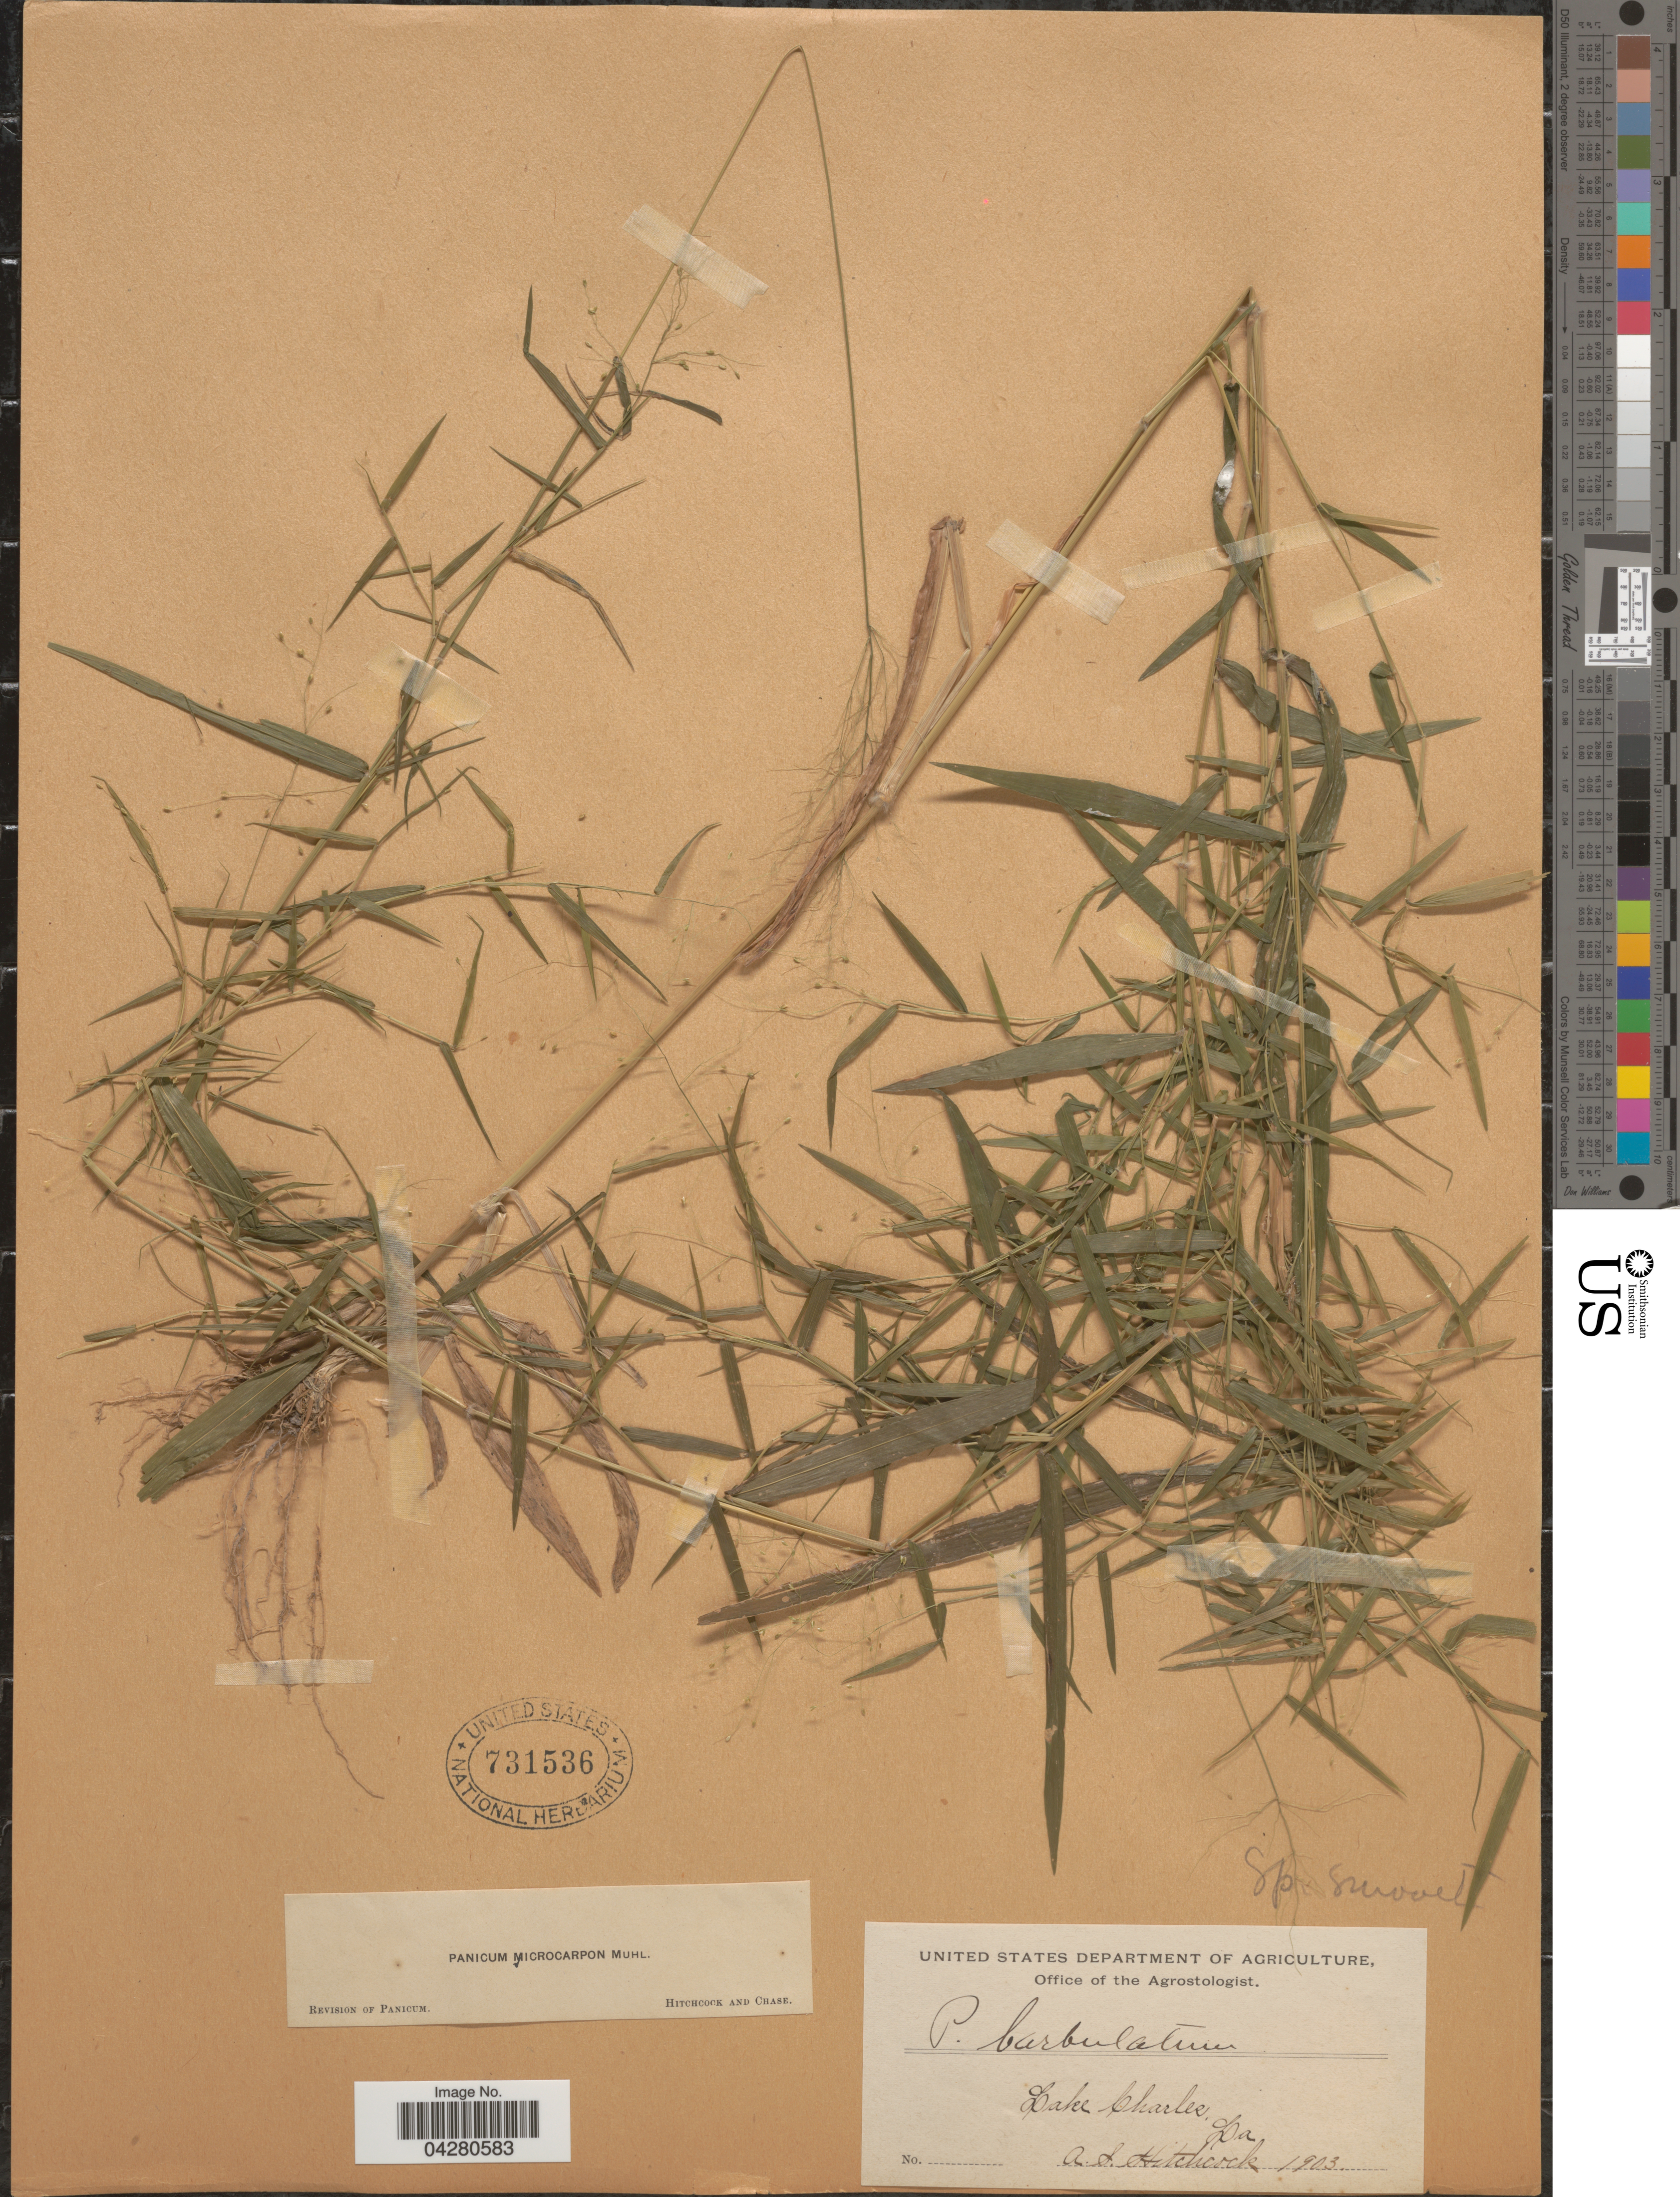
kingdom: Plantae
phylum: Tracheophyta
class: Liliopsida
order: Poales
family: Poaceae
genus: Dichanthelium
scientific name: Dichanthelium dichotomum var. dichotomum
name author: (L.) Gould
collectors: A. S. Hitchcock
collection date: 1903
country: United States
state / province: Louisiana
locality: Lake Charles.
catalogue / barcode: US 731536